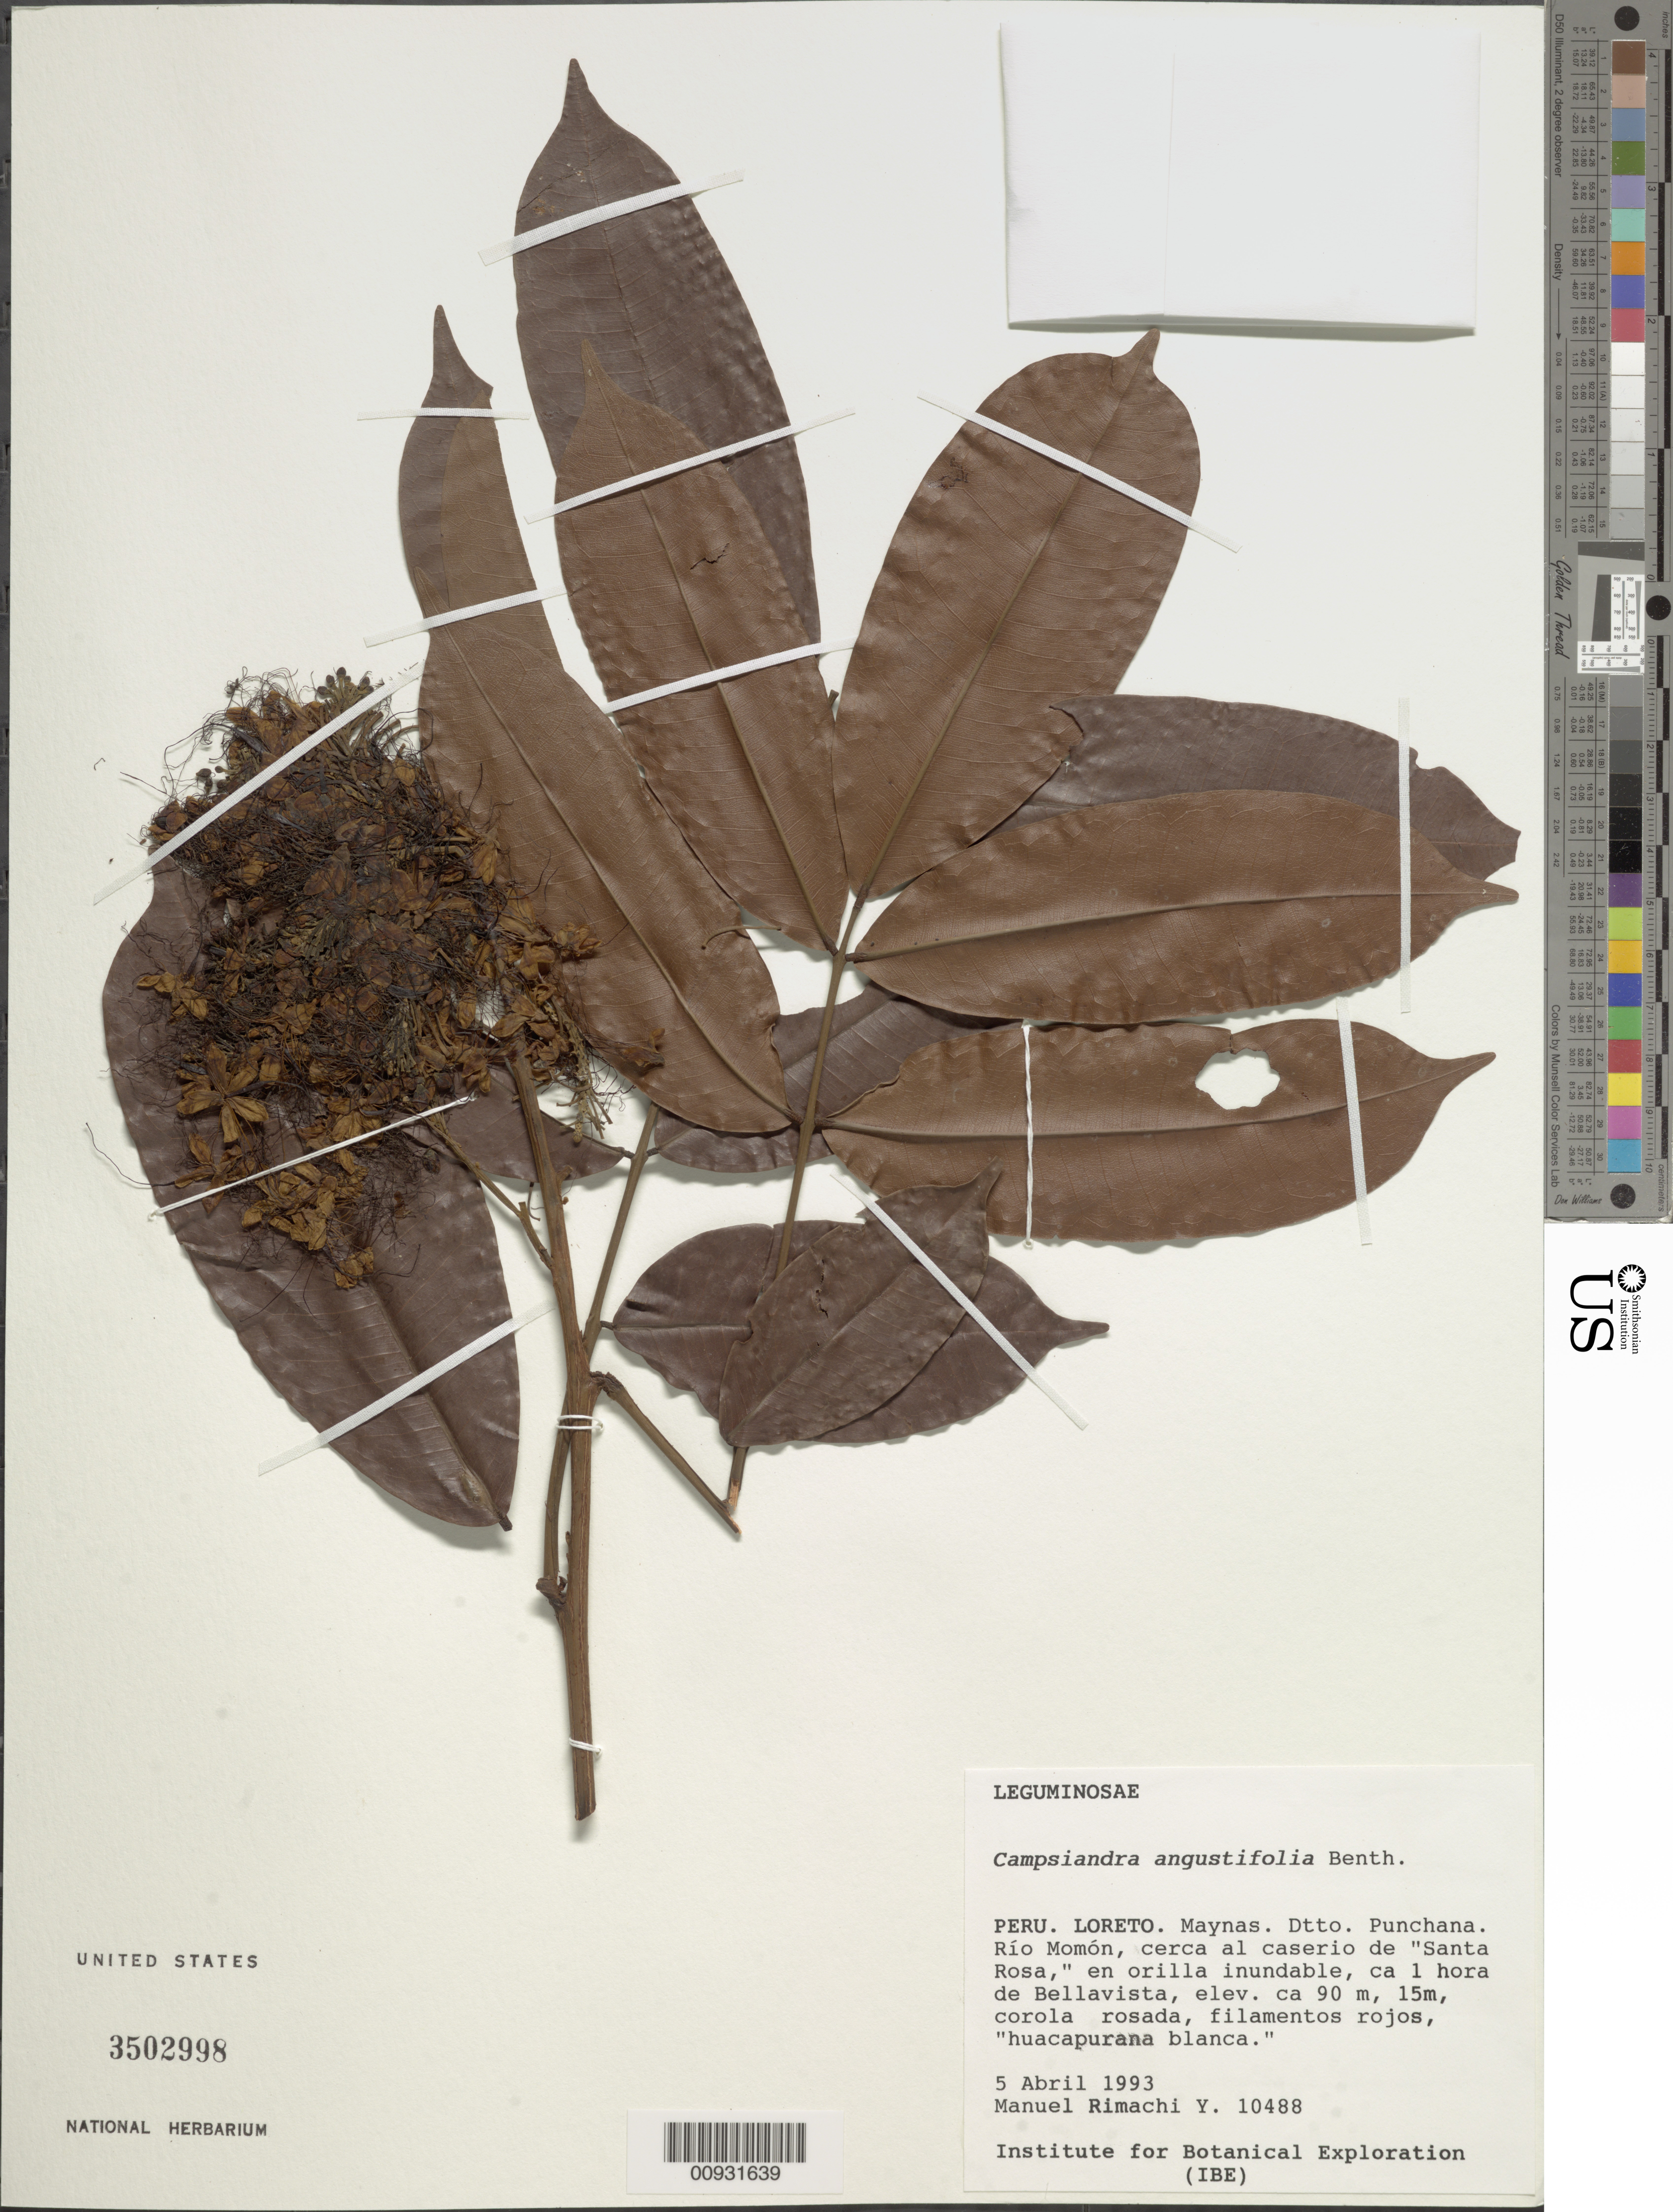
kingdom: Plantae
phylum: Tracheophyta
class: Magnoliopsida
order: Fabales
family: Fabaceae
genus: Campsiandra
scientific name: Campsiandra angustifolia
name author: Spruce ex Benth.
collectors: M. Rimachi Y.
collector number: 10488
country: Peru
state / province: Loreto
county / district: Maynas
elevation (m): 90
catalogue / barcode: US 3502998